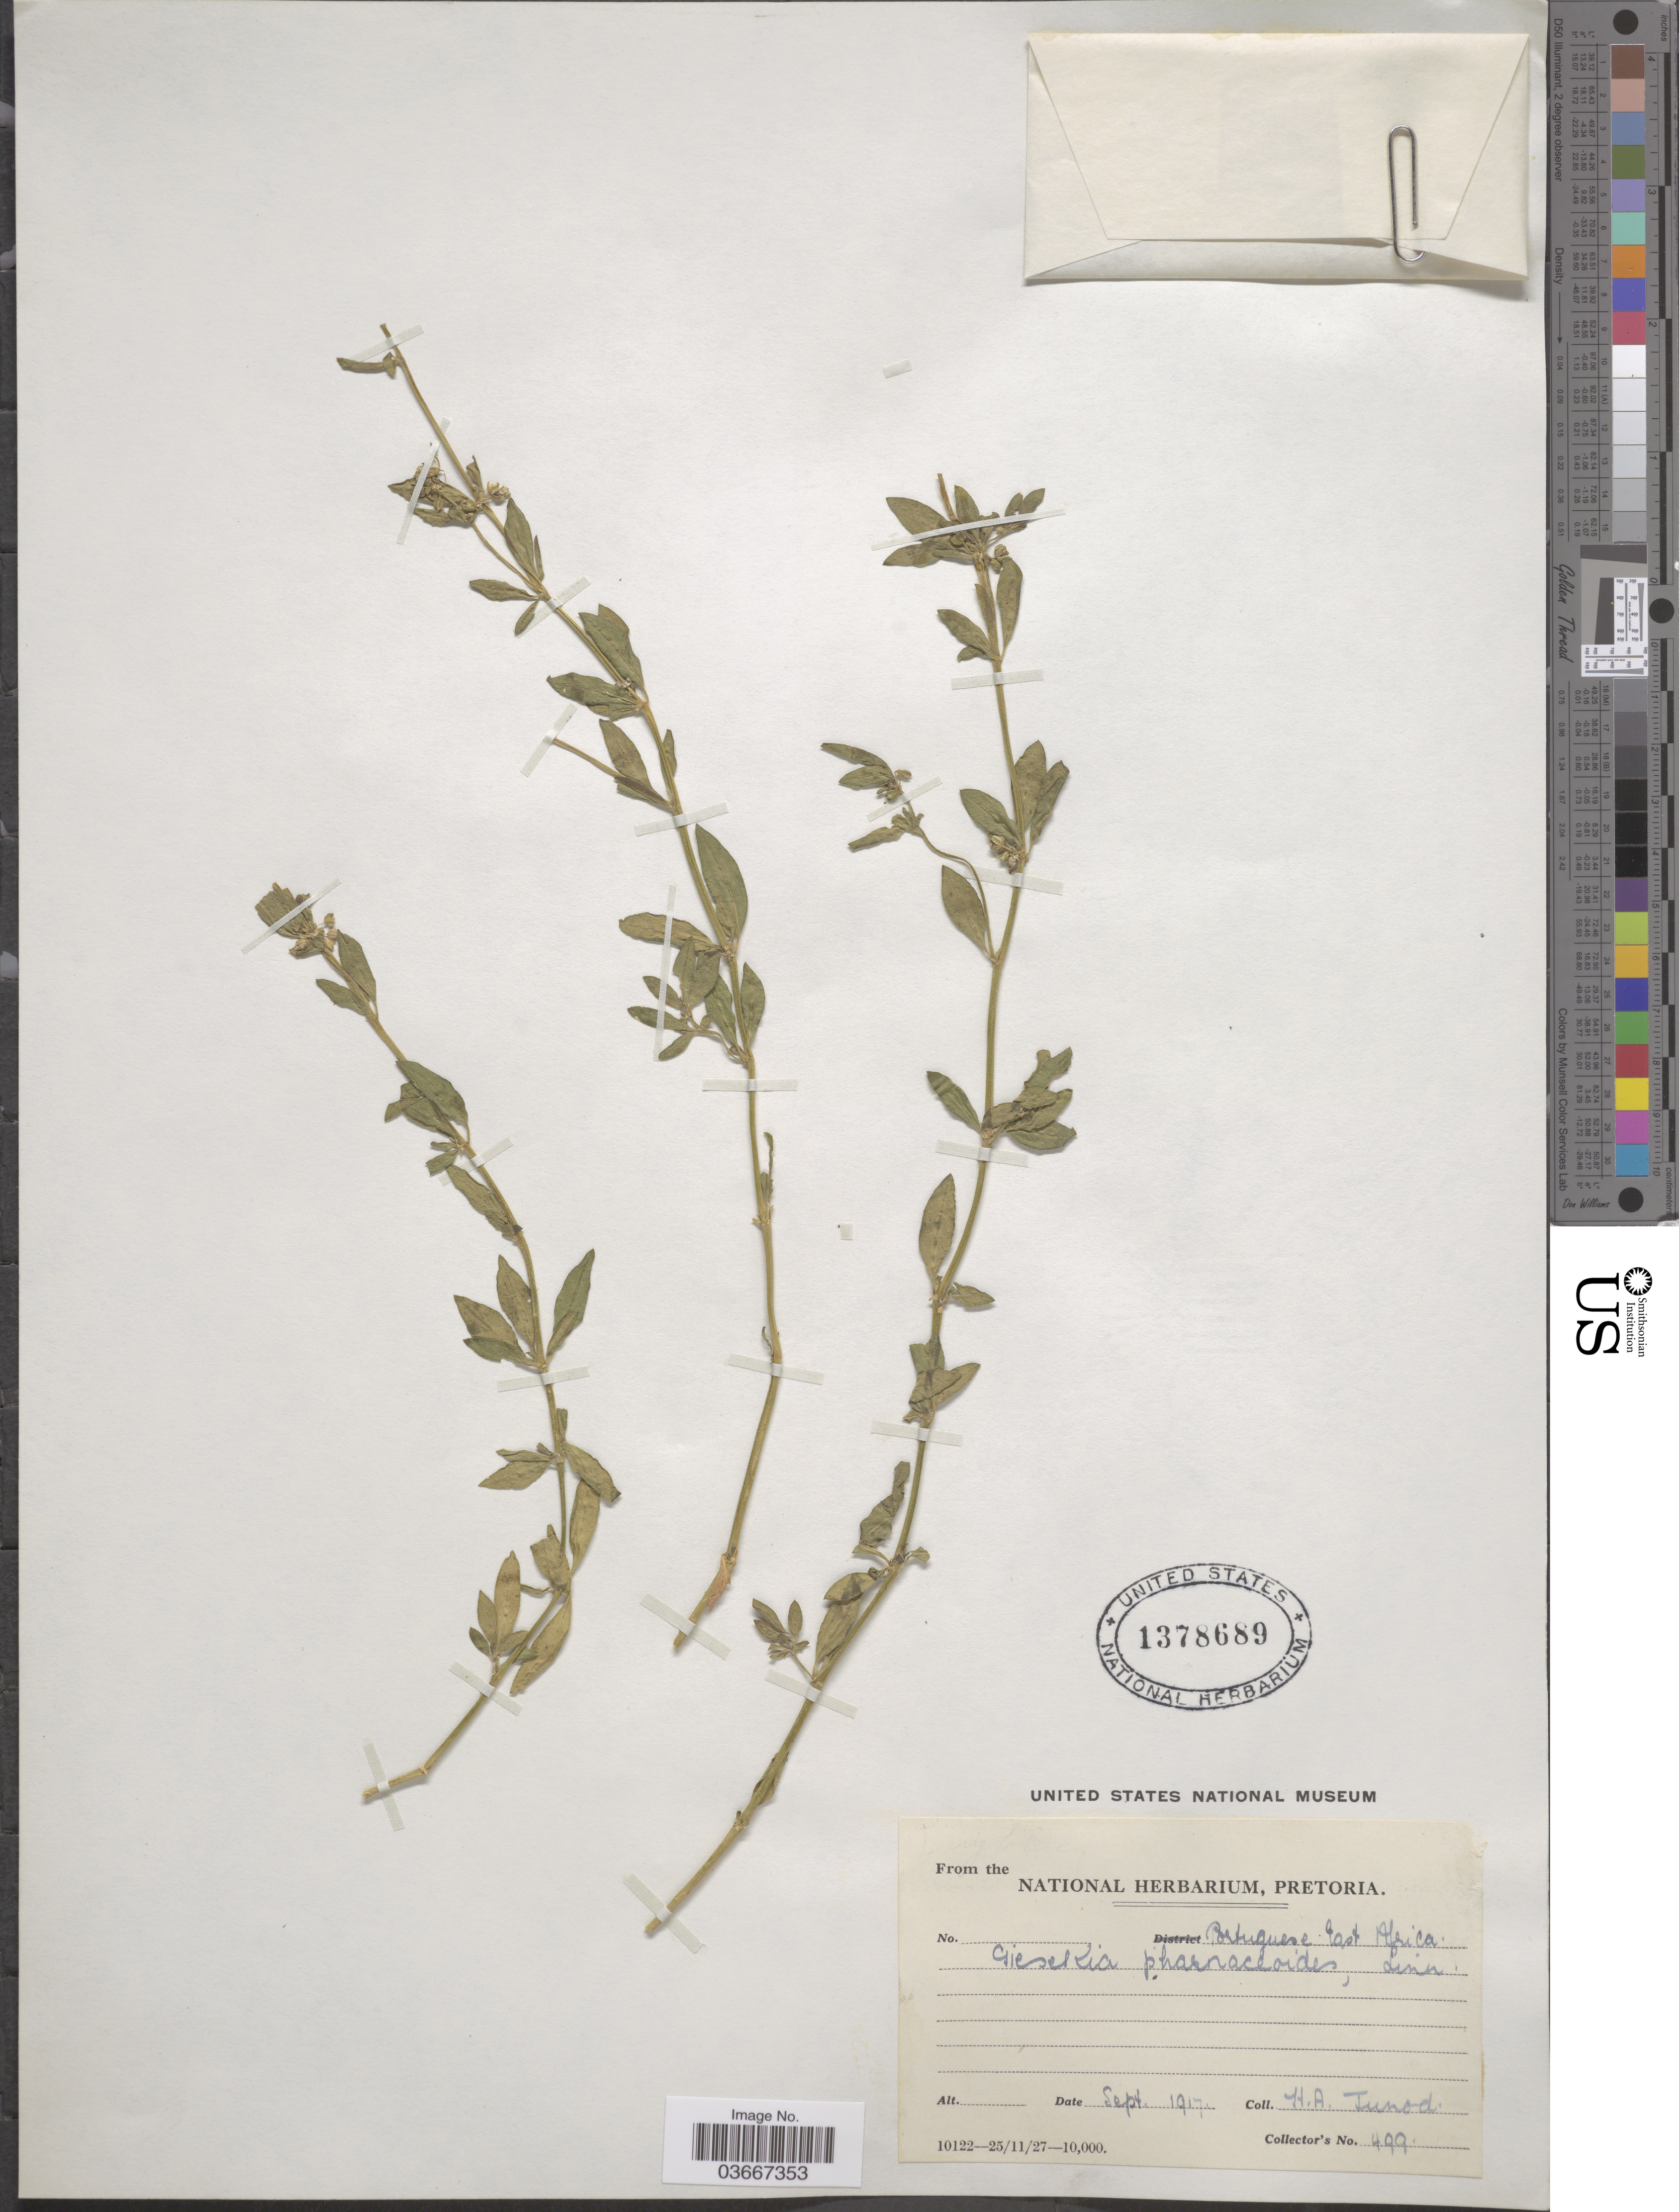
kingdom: Plantae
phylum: Tracheophyta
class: Magnoliopsida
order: Caryophyllales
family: Gisekiaceae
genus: Gisekia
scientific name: Gisekia pharnaceoides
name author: L.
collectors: H. Junod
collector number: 499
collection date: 1917-09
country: Mozambique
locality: Portuguese East Africa.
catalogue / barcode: US 1378689